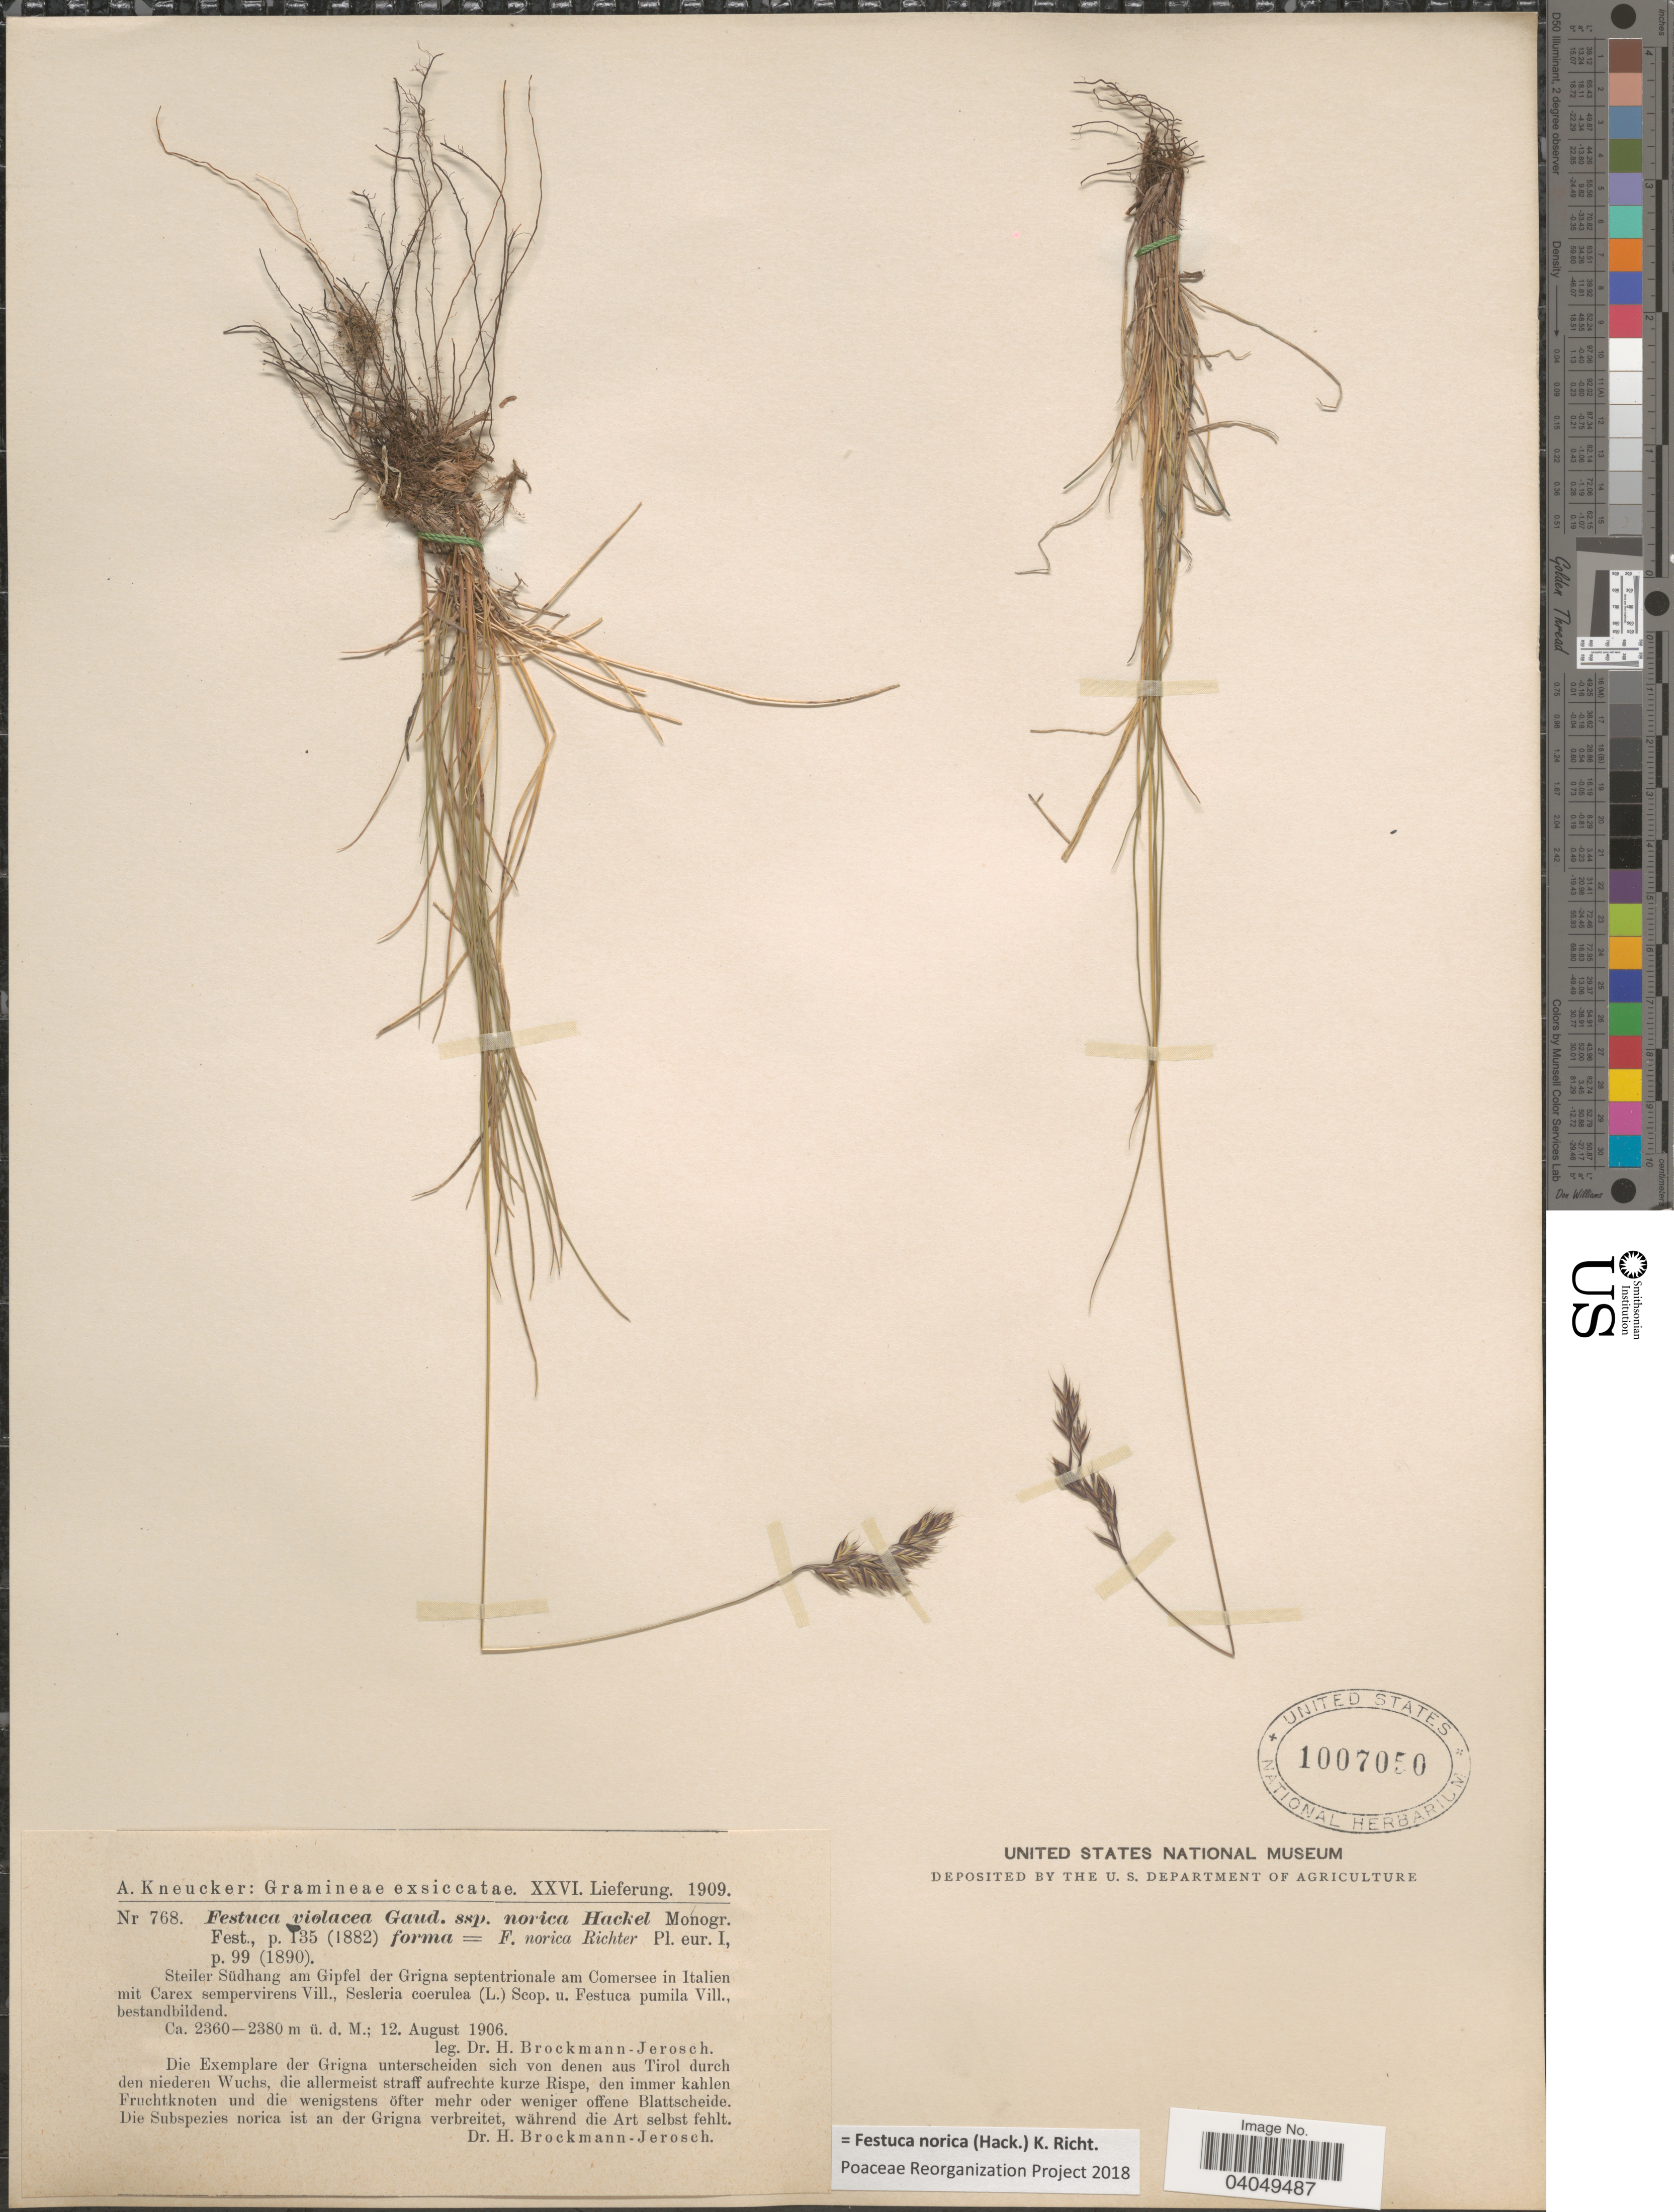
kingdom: Plantae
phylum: Tracheophyta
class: Liliopsida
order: Poales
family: Poaceae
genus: Festuca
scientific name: Festuca norica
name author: (Hack.) K. Richt.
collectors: H. Brockmann-Jerosch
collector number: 768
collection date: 1906-08-12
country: Italy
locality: Steiler Südhang am Gipfel der Grigna septentrionale am Comersee in Italienmit Carex sempervirens Vill.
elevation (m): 2360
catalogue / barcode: US 1007050